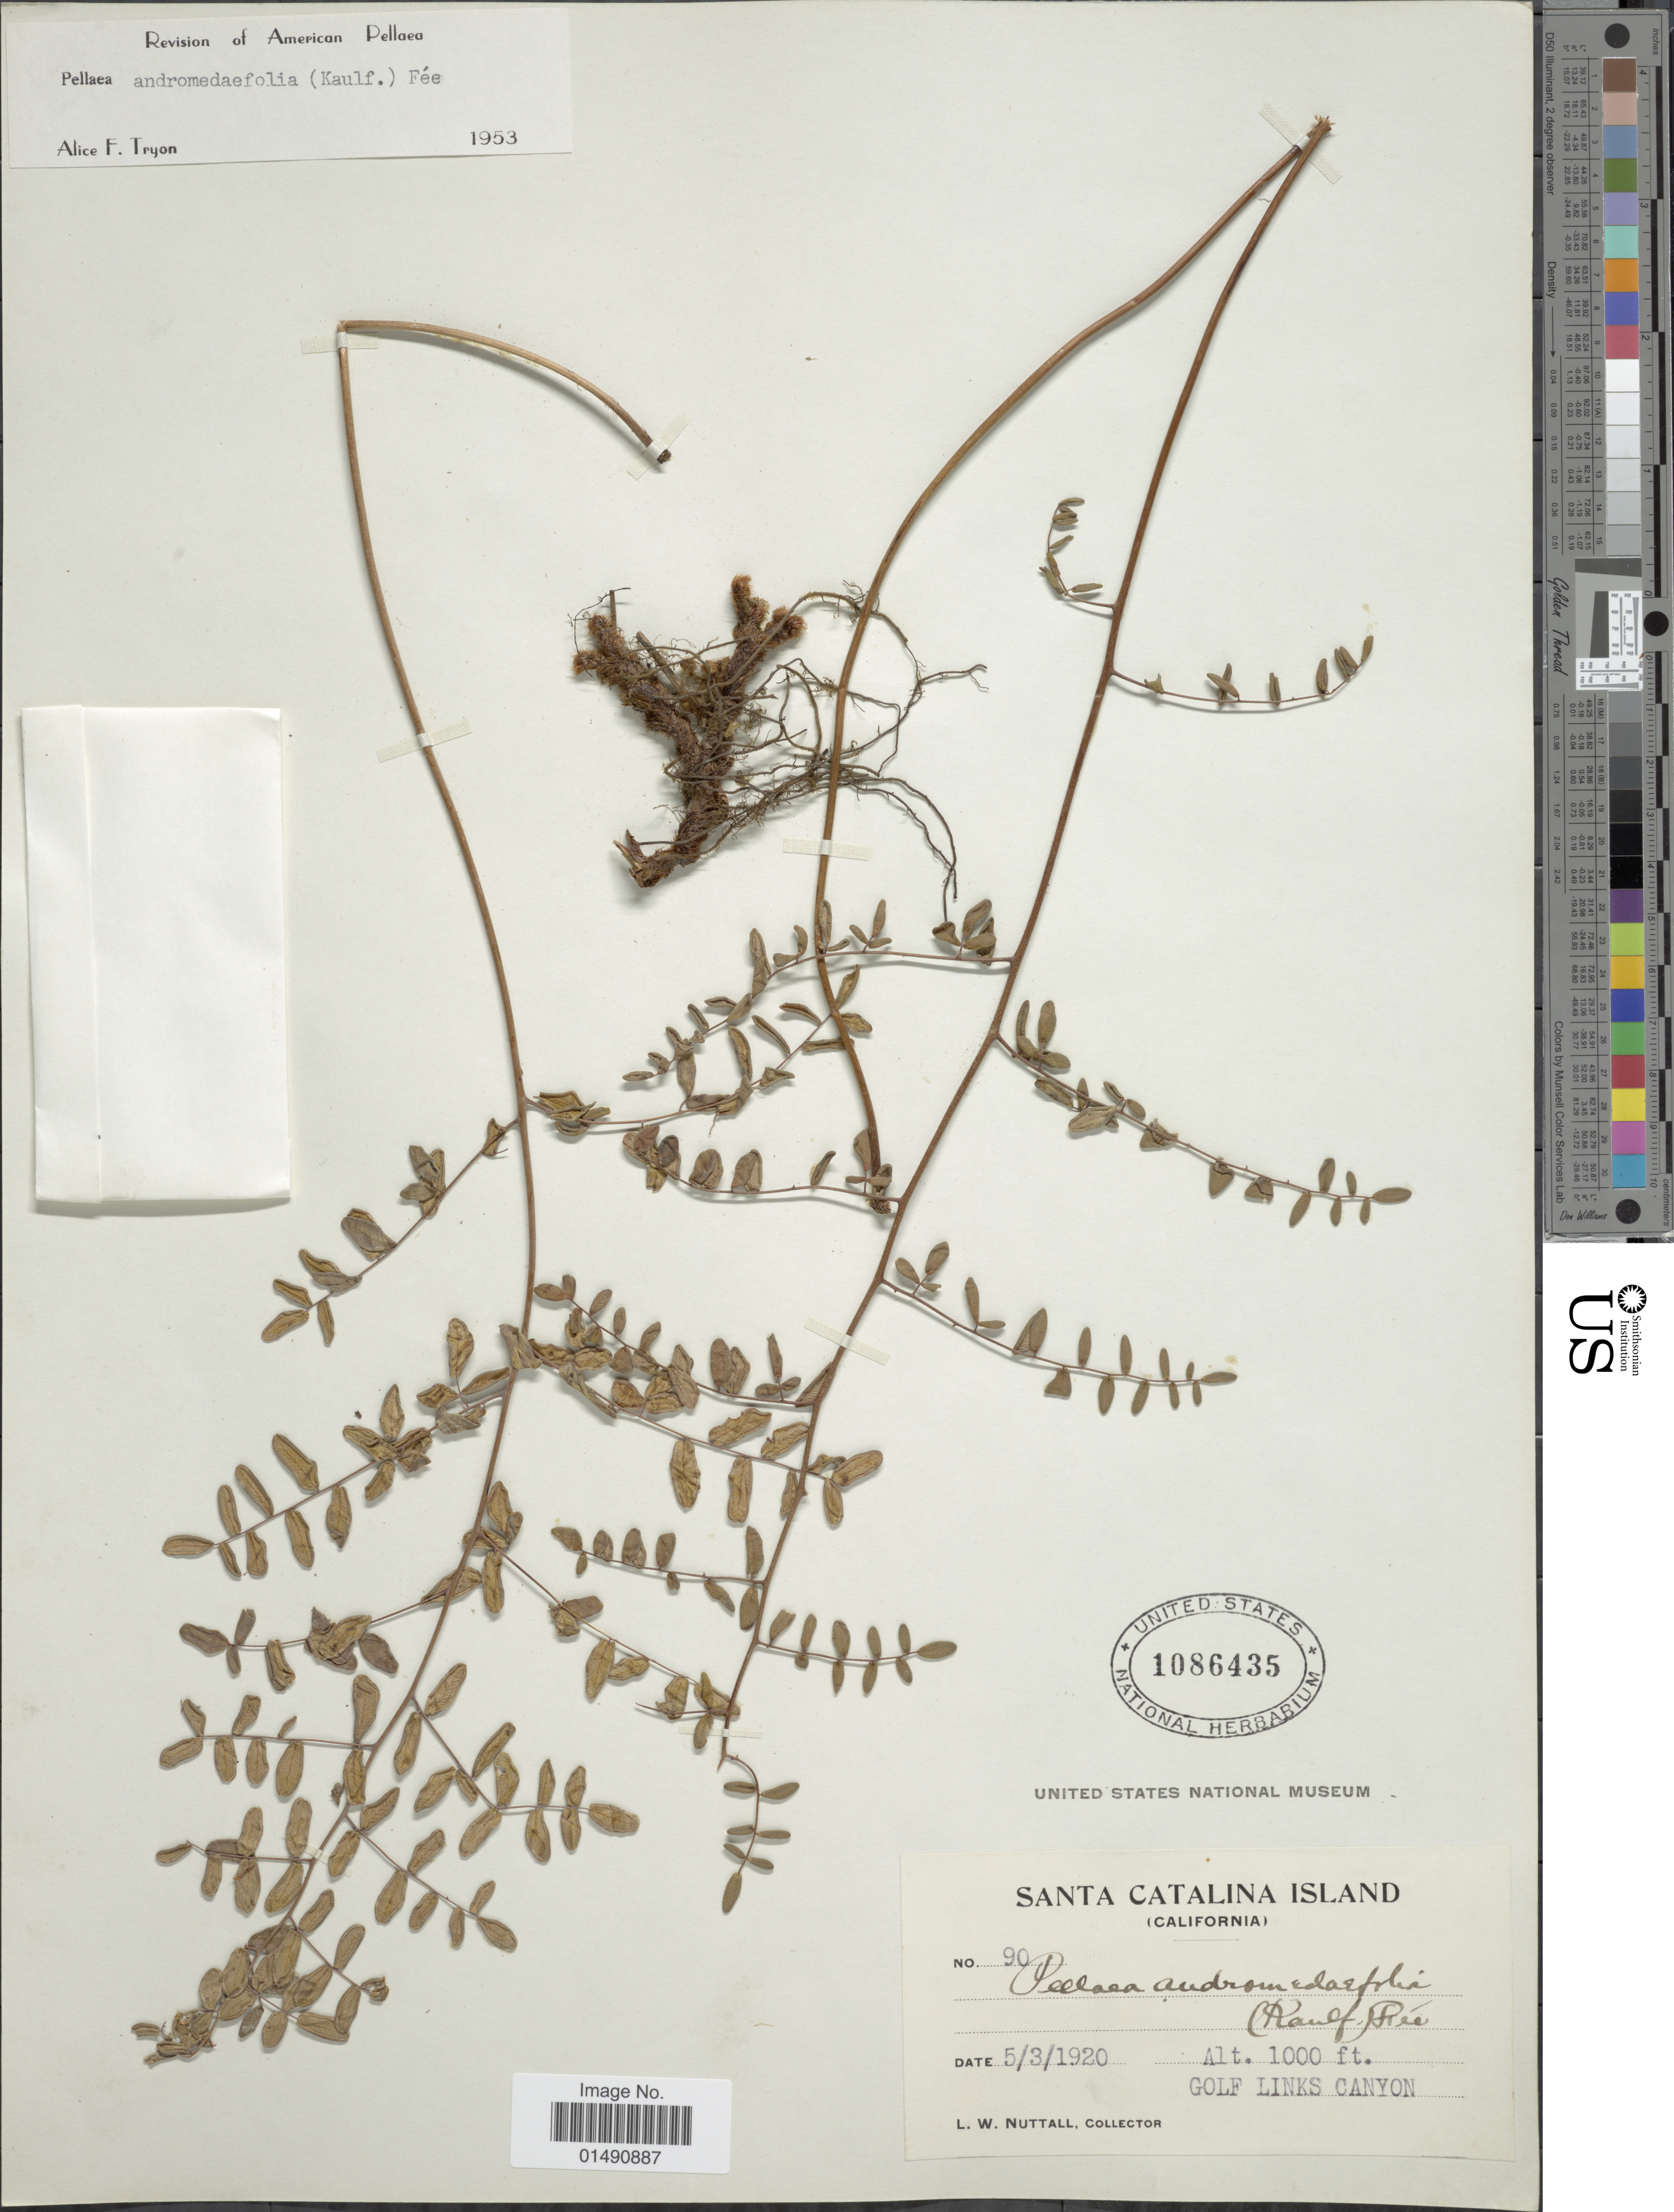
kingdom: Plantae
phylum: Tracheophyta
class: Polypodiopsida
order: Polypodiales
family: Pteridaceae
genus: Pellaea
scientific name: Pellaea andromedifolia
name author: (Kaulf.) Fée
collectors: L. W. Nuttall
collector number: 90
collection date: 1920-05-03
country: United States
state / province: California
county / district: Los Angeles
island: Santa Catalina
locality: Santa Catalina Island, Golf Links Canyon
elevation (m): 305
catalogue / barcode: US 1086435